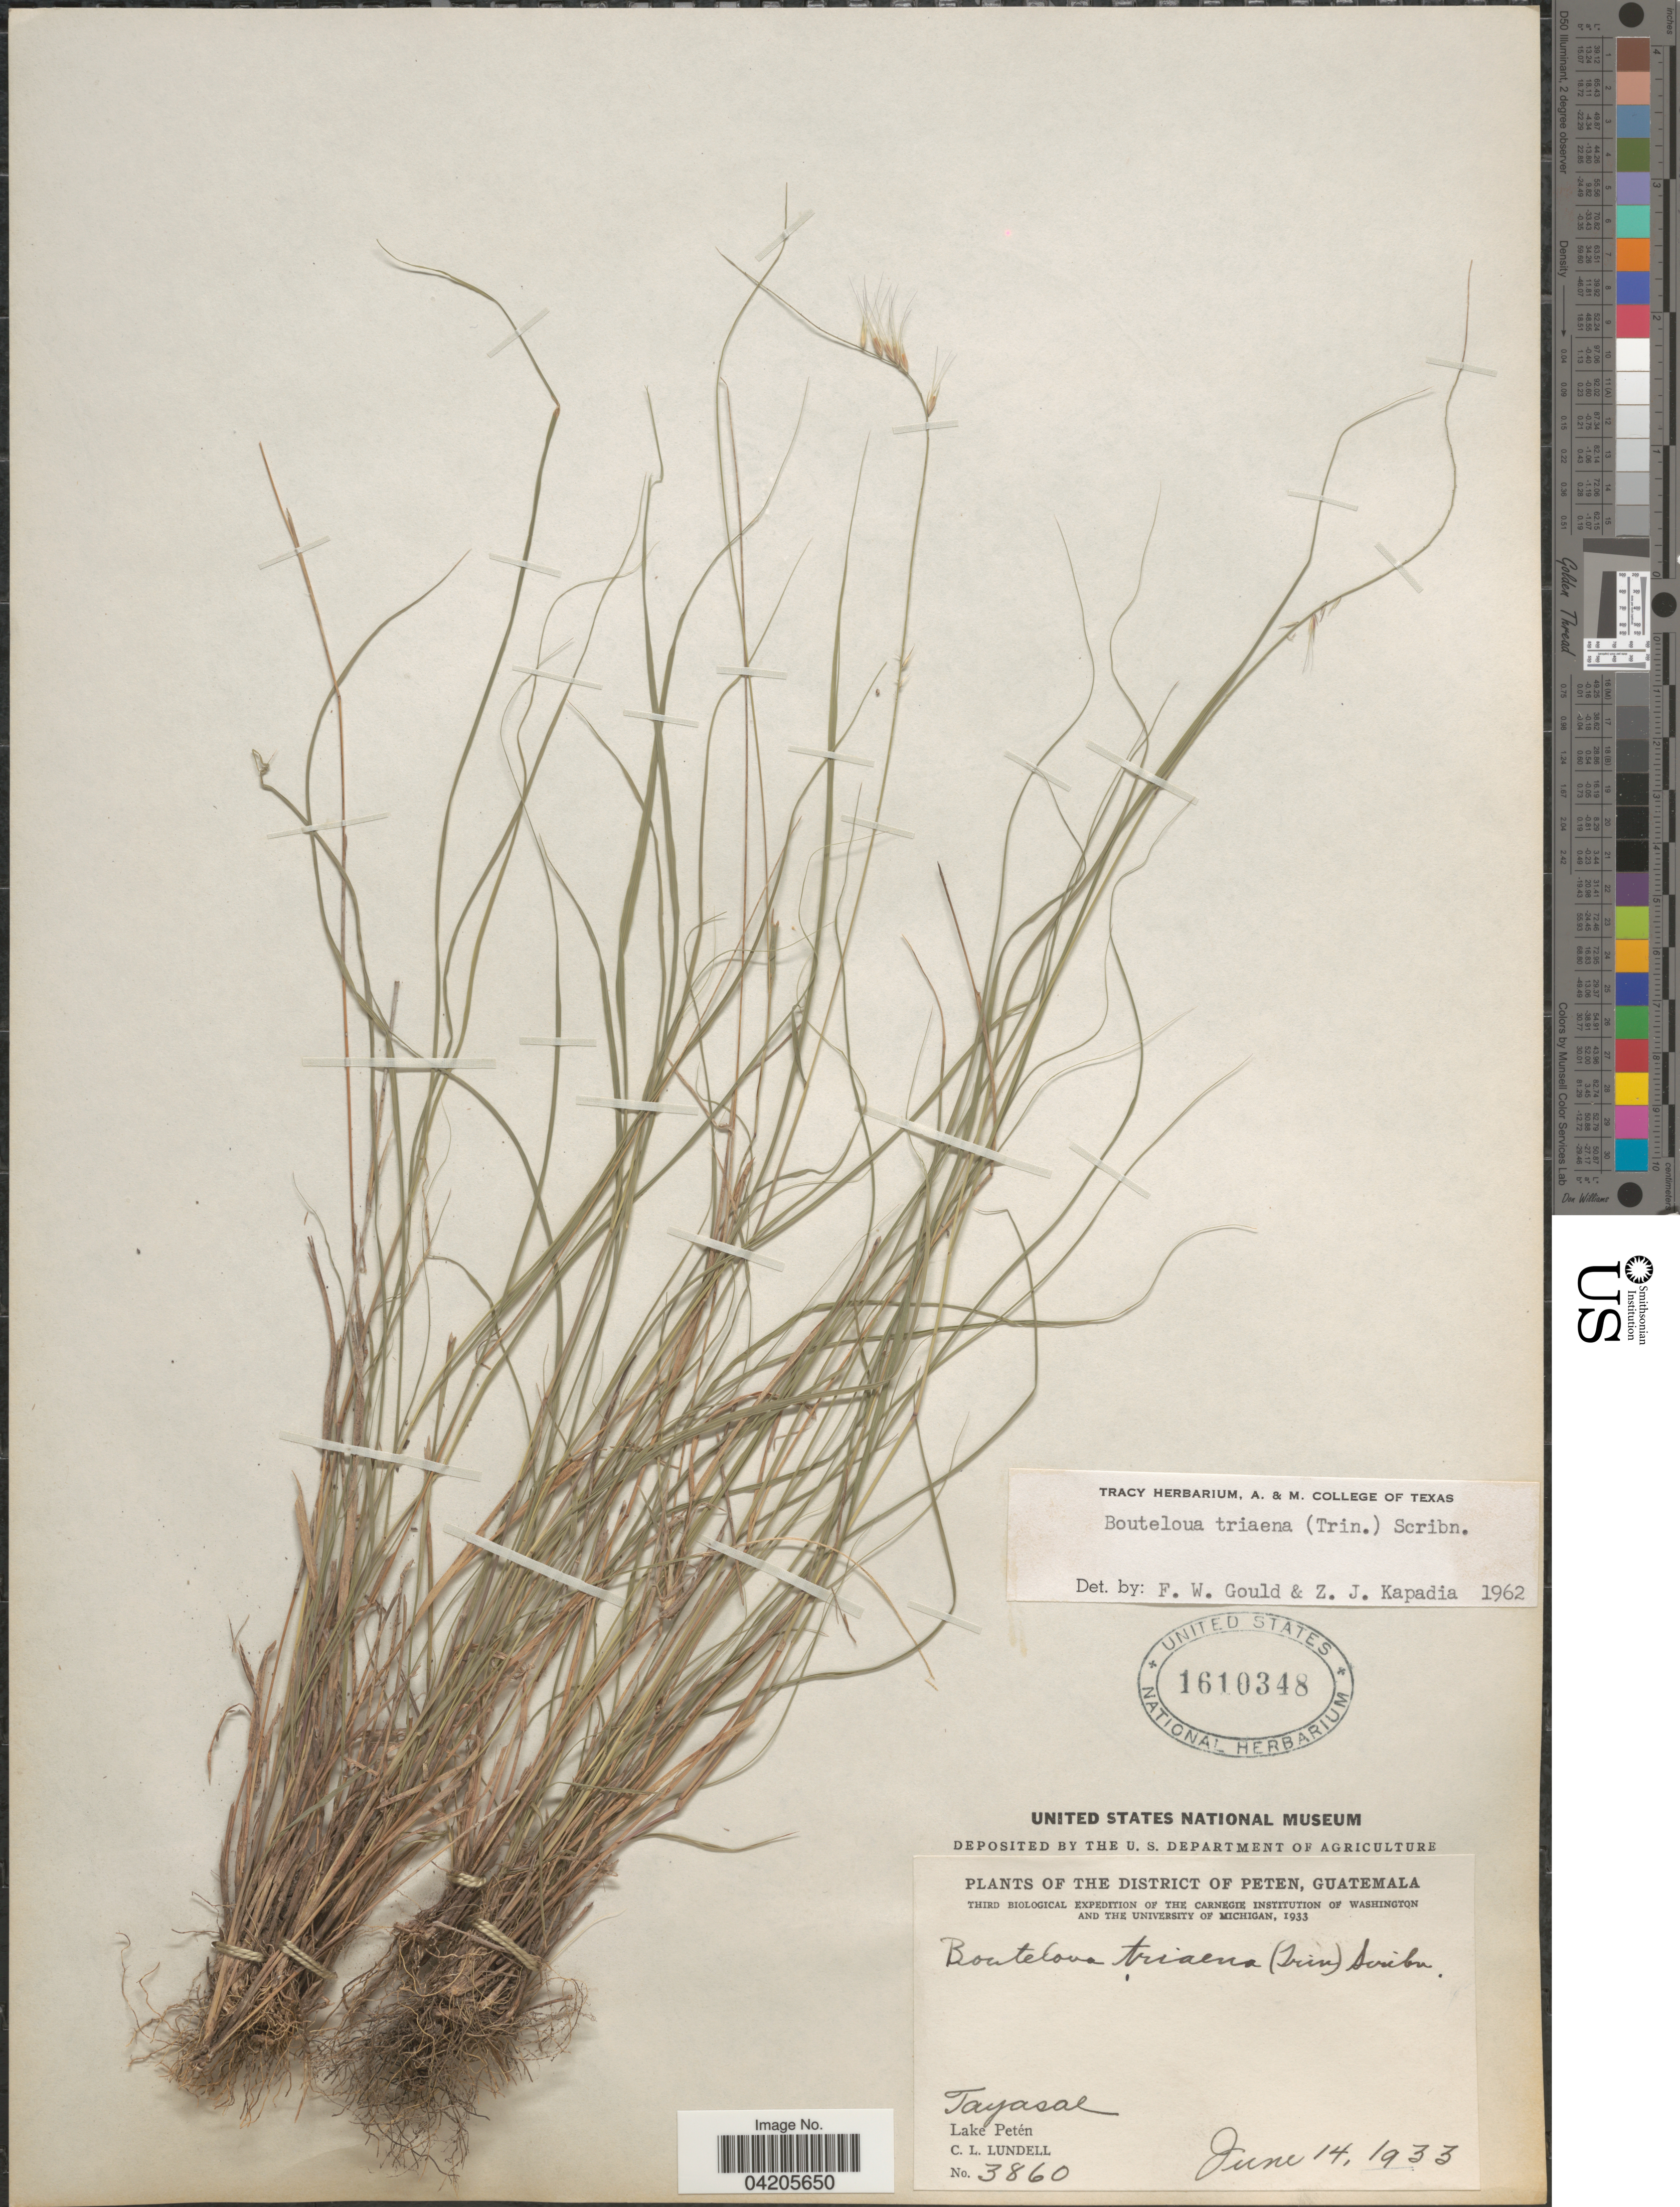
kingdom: Plantae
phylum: Tracheophyta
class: Liliopsida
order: Poales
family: Poaceae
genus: Bouteloua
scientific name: Bouteloua triaena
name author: (Trin. ex Spreng.) Scribn.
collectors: C. L. Lundell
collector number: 3860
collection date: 1933-06-14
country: Guatemala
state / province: El Peten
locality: Third Biological Expedition of the Carnegie Institution of Washington and the University of Michigan, 1933. Tayasal. Lake Petén.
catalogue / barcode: US 1610348